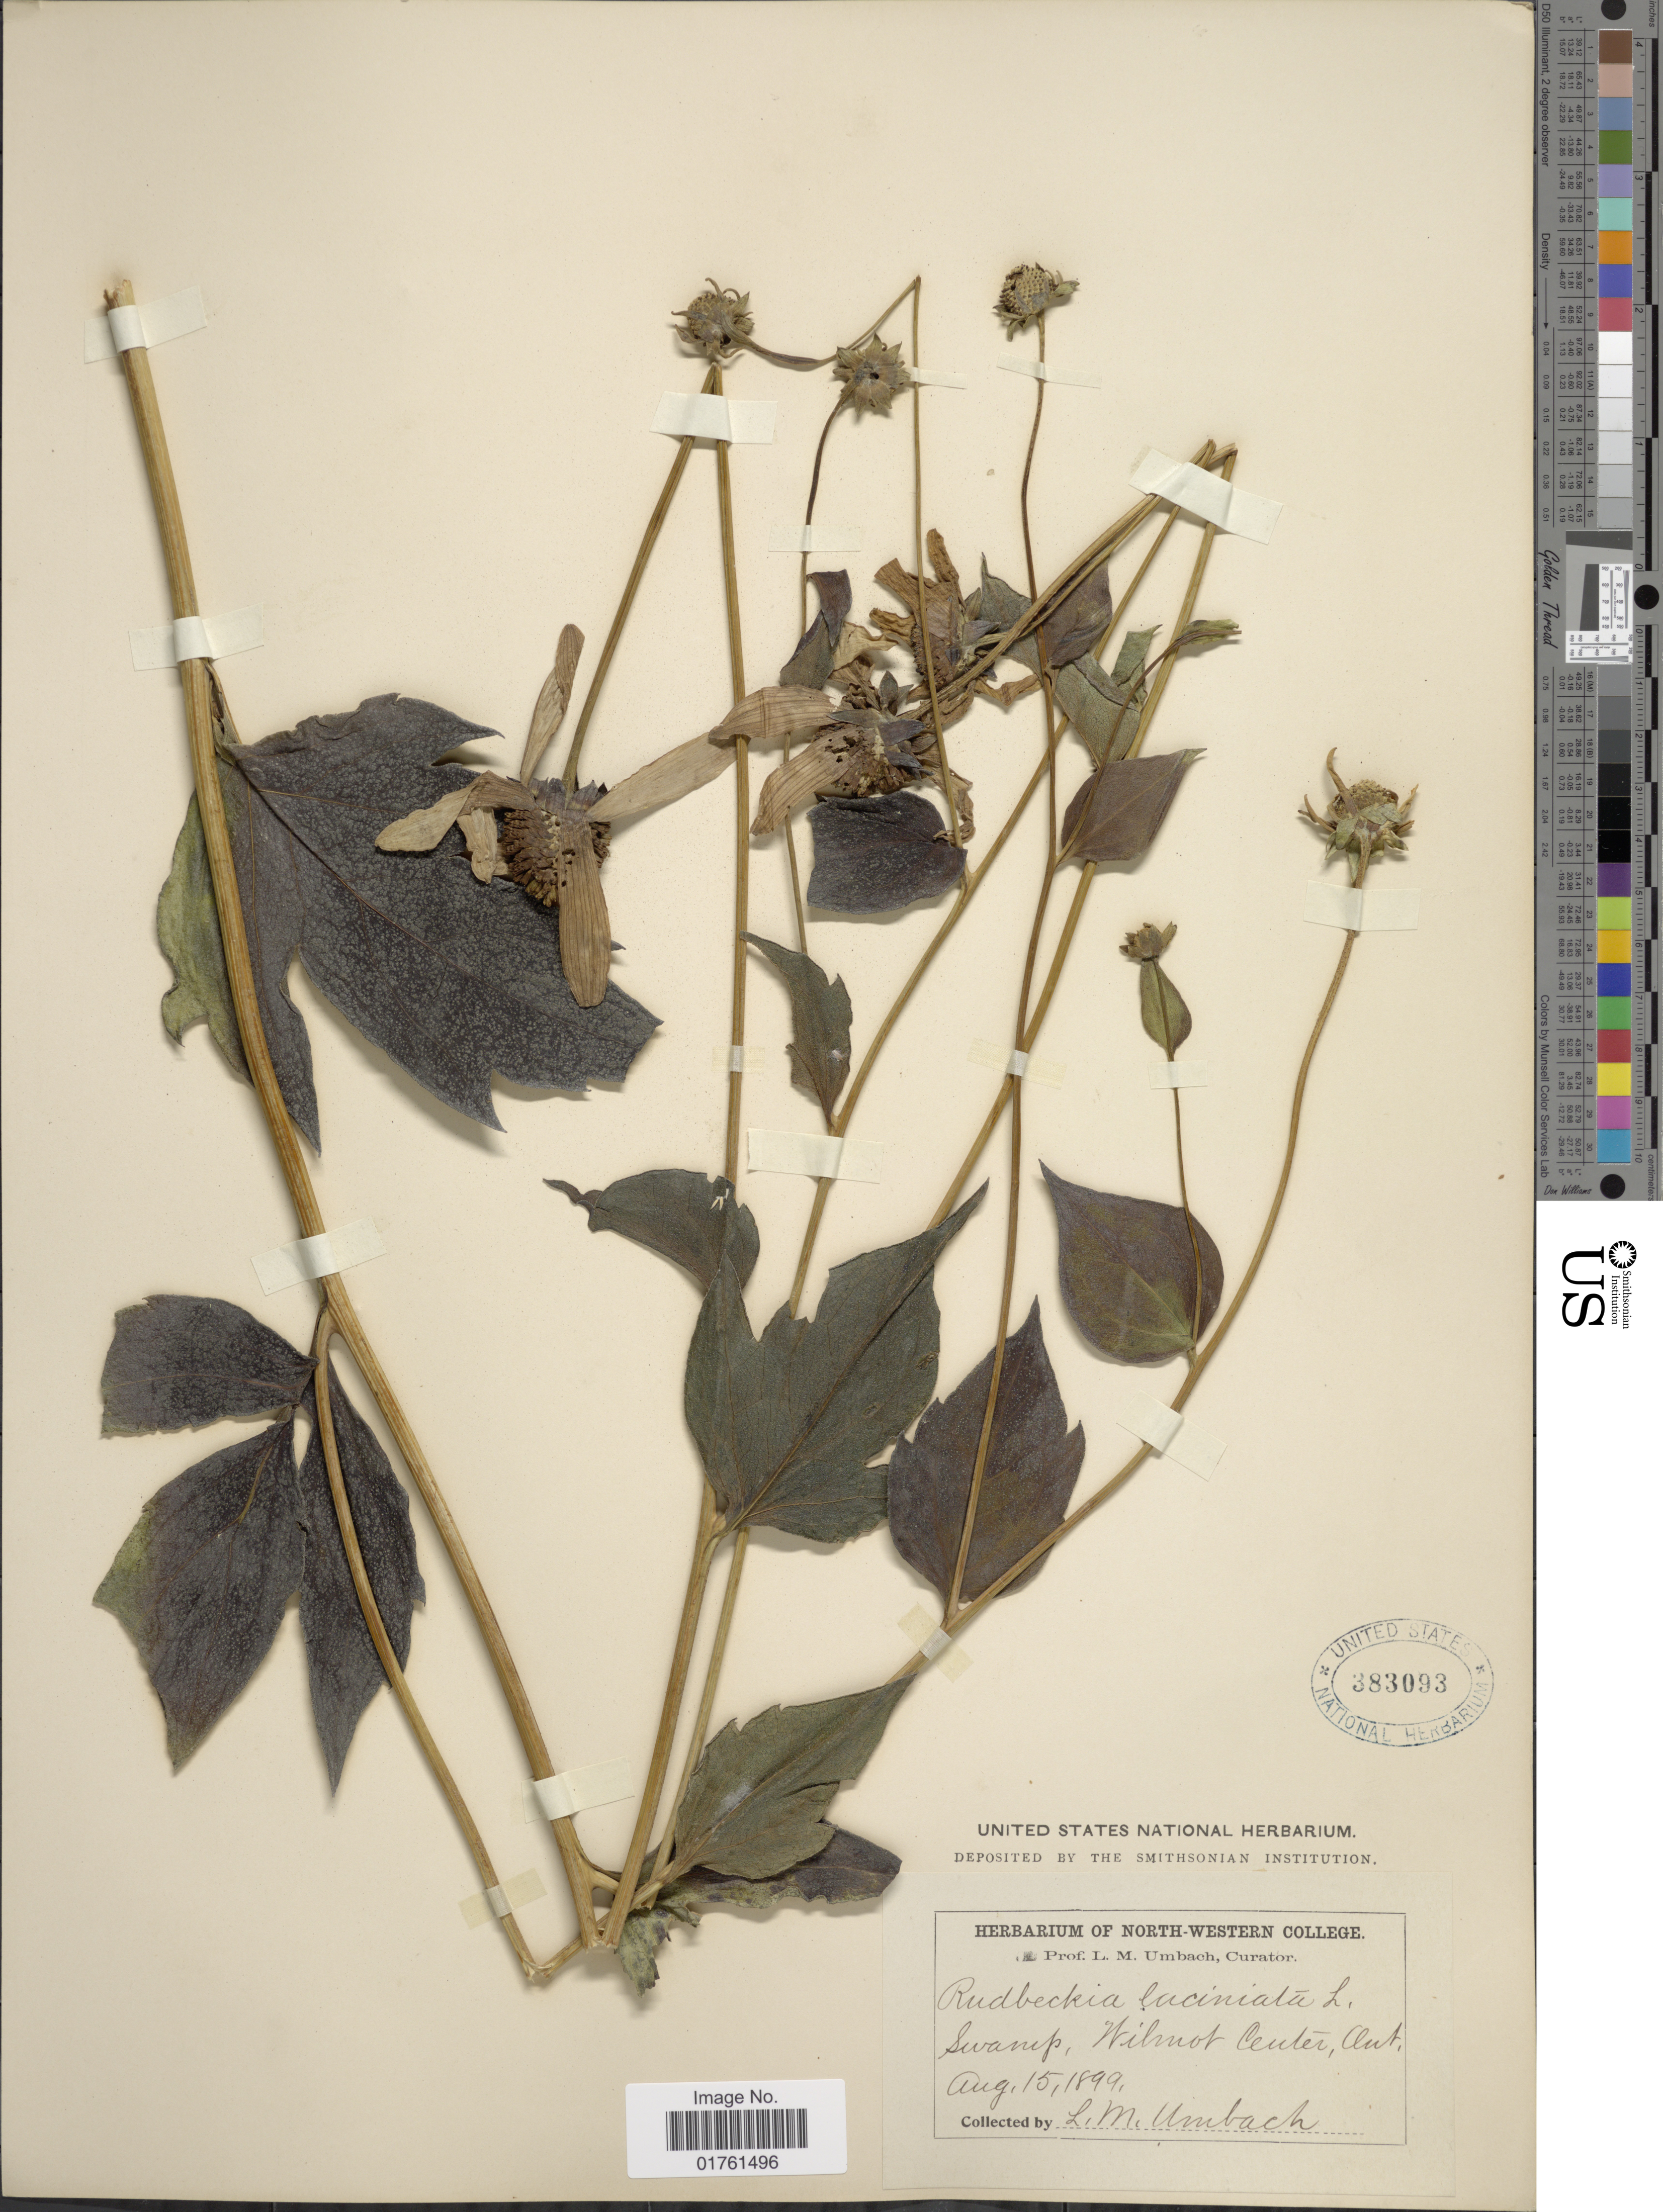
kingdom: Plantae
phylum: Tracheophyta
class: Magnoliopsida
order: Asterales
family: Asteraceae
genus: Rudbeckia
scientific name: Rudbeckia laciniata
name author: L.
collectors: L. M. Umbach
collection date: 1899-08-15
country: Canada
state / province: Ontario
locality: Swamp, Wilmot Center, Ont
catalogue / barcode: US 383093